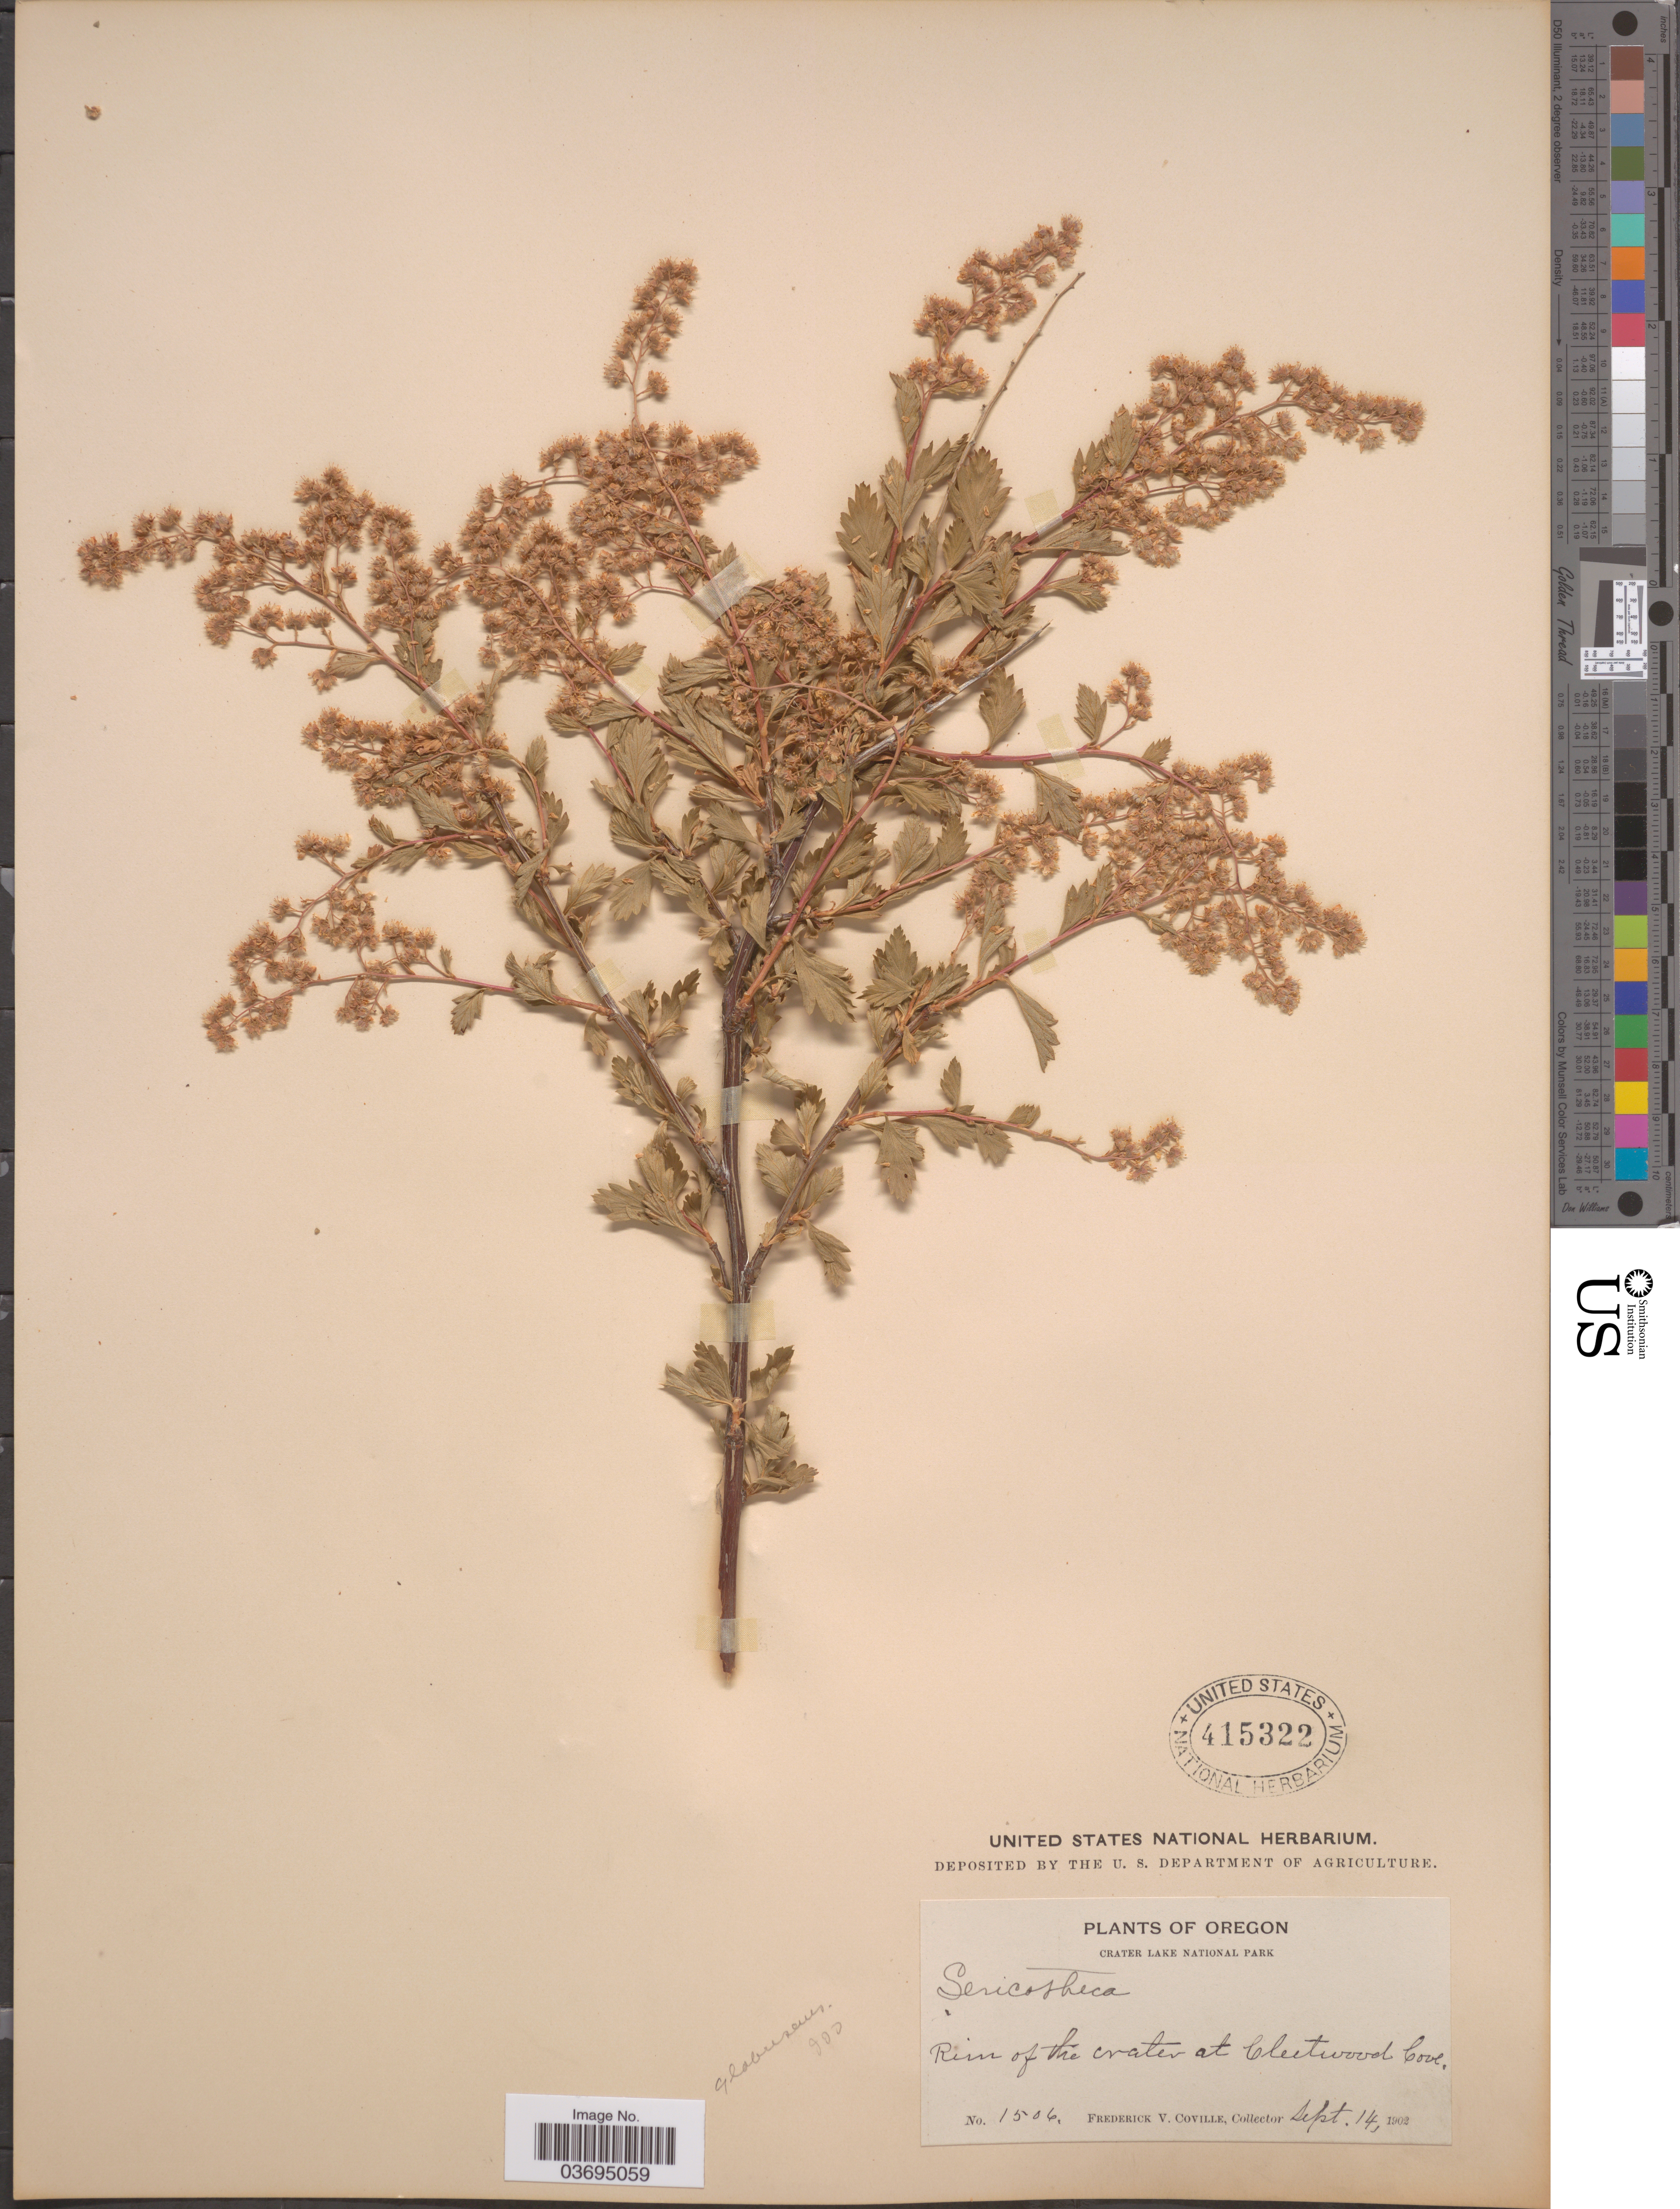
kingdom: Plantae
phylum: Tracheophyta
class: Magnoliopsida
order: Rosales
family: Rosaceae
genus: Holodiscus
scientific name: Holodiscus discolor var. glabrescens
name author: (Greenm.) Jeps.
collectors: F. V. Coville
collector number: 1506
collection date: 1902-09-14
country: United States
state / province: Oregon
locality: Crater Lake National Park. Rim of the crater at Cleetwood Cove.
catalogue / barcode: US 415322